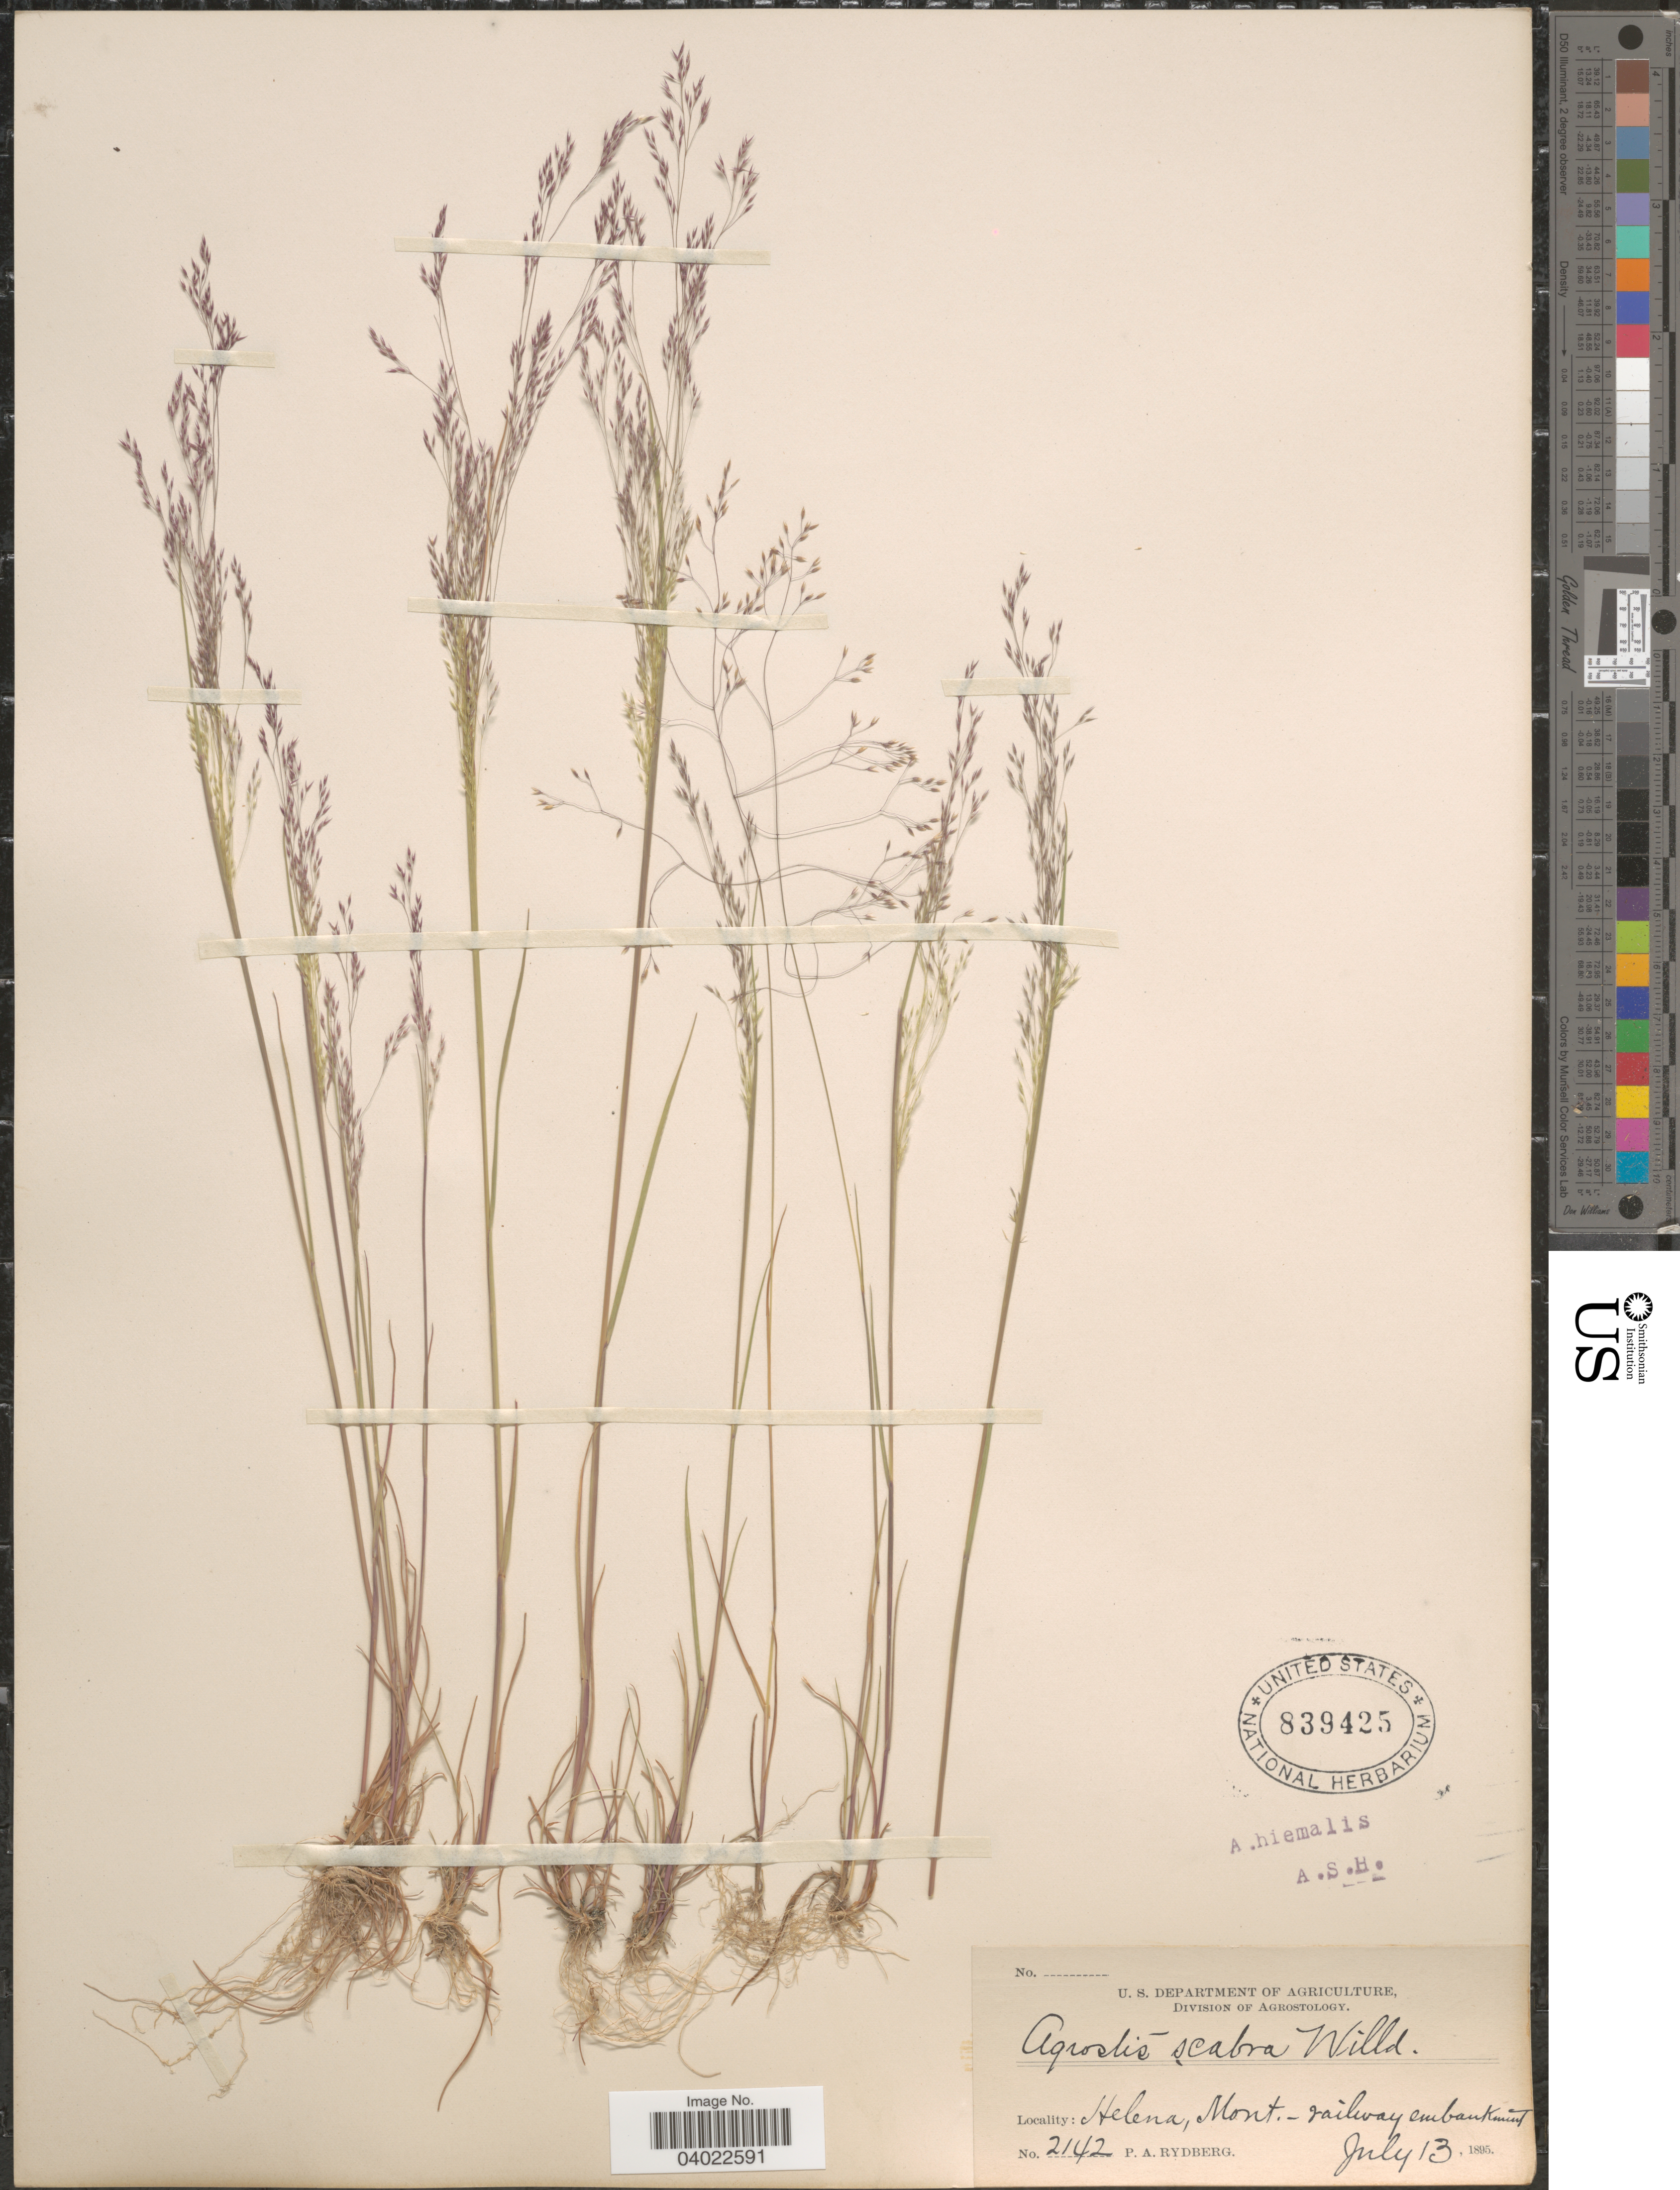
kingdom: Plantae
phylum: Tracheophyta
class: Liliopsida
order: Poales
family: Poaceae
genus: Agrostis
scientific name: Agrostis scabra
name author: Willd.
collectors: P. A. Rydberg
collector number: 2142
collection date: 1895-07-13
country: United States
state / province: Montana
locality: Helena.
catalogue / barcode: US 839425